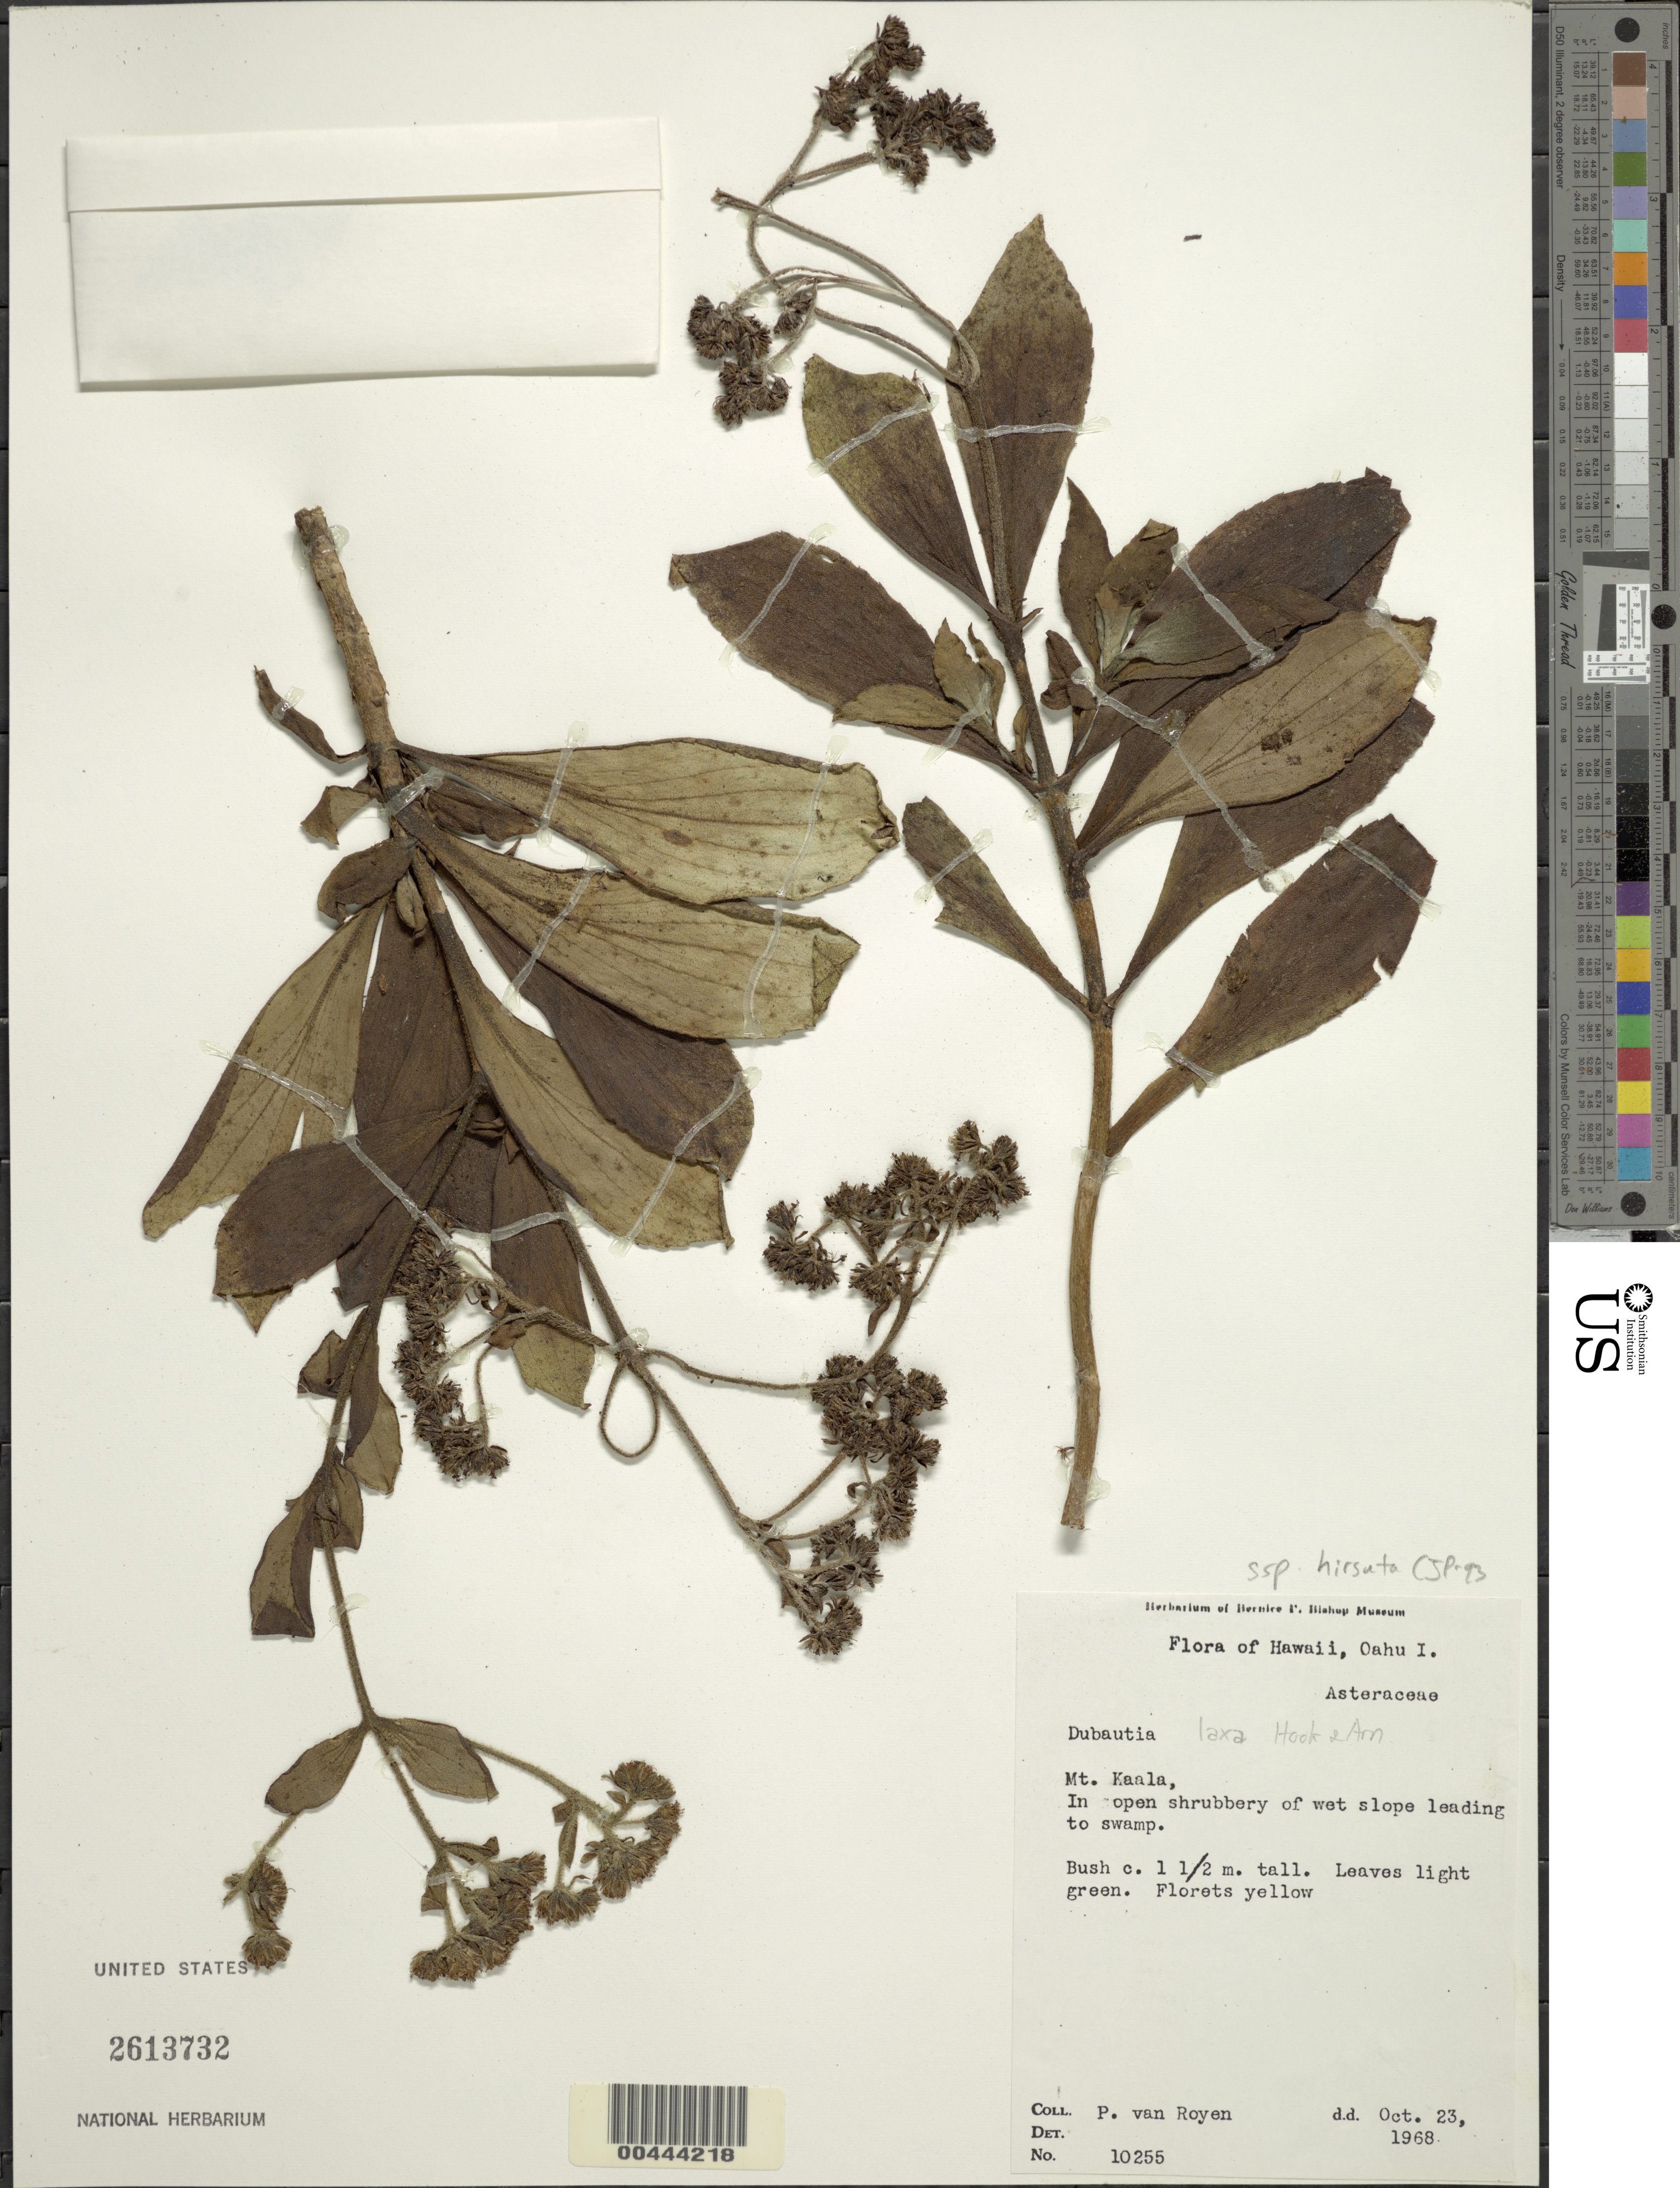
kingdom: Plantae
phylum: Tracheophyta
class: Magnoliopsida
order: Asterales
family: Asteraceae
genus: Dubautia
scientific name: Dubautia laxa subsp. hirsuta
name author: (Hillebr.) G.D. Carr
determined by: Pruski, J. F.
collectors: P. van Royen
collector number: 10255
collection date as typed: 23 Oct 1968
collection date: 1968-10-23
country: United States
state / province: Hawaii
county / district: Honolulu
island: Oahu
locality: Mount Kaala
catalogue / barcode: US 2613732